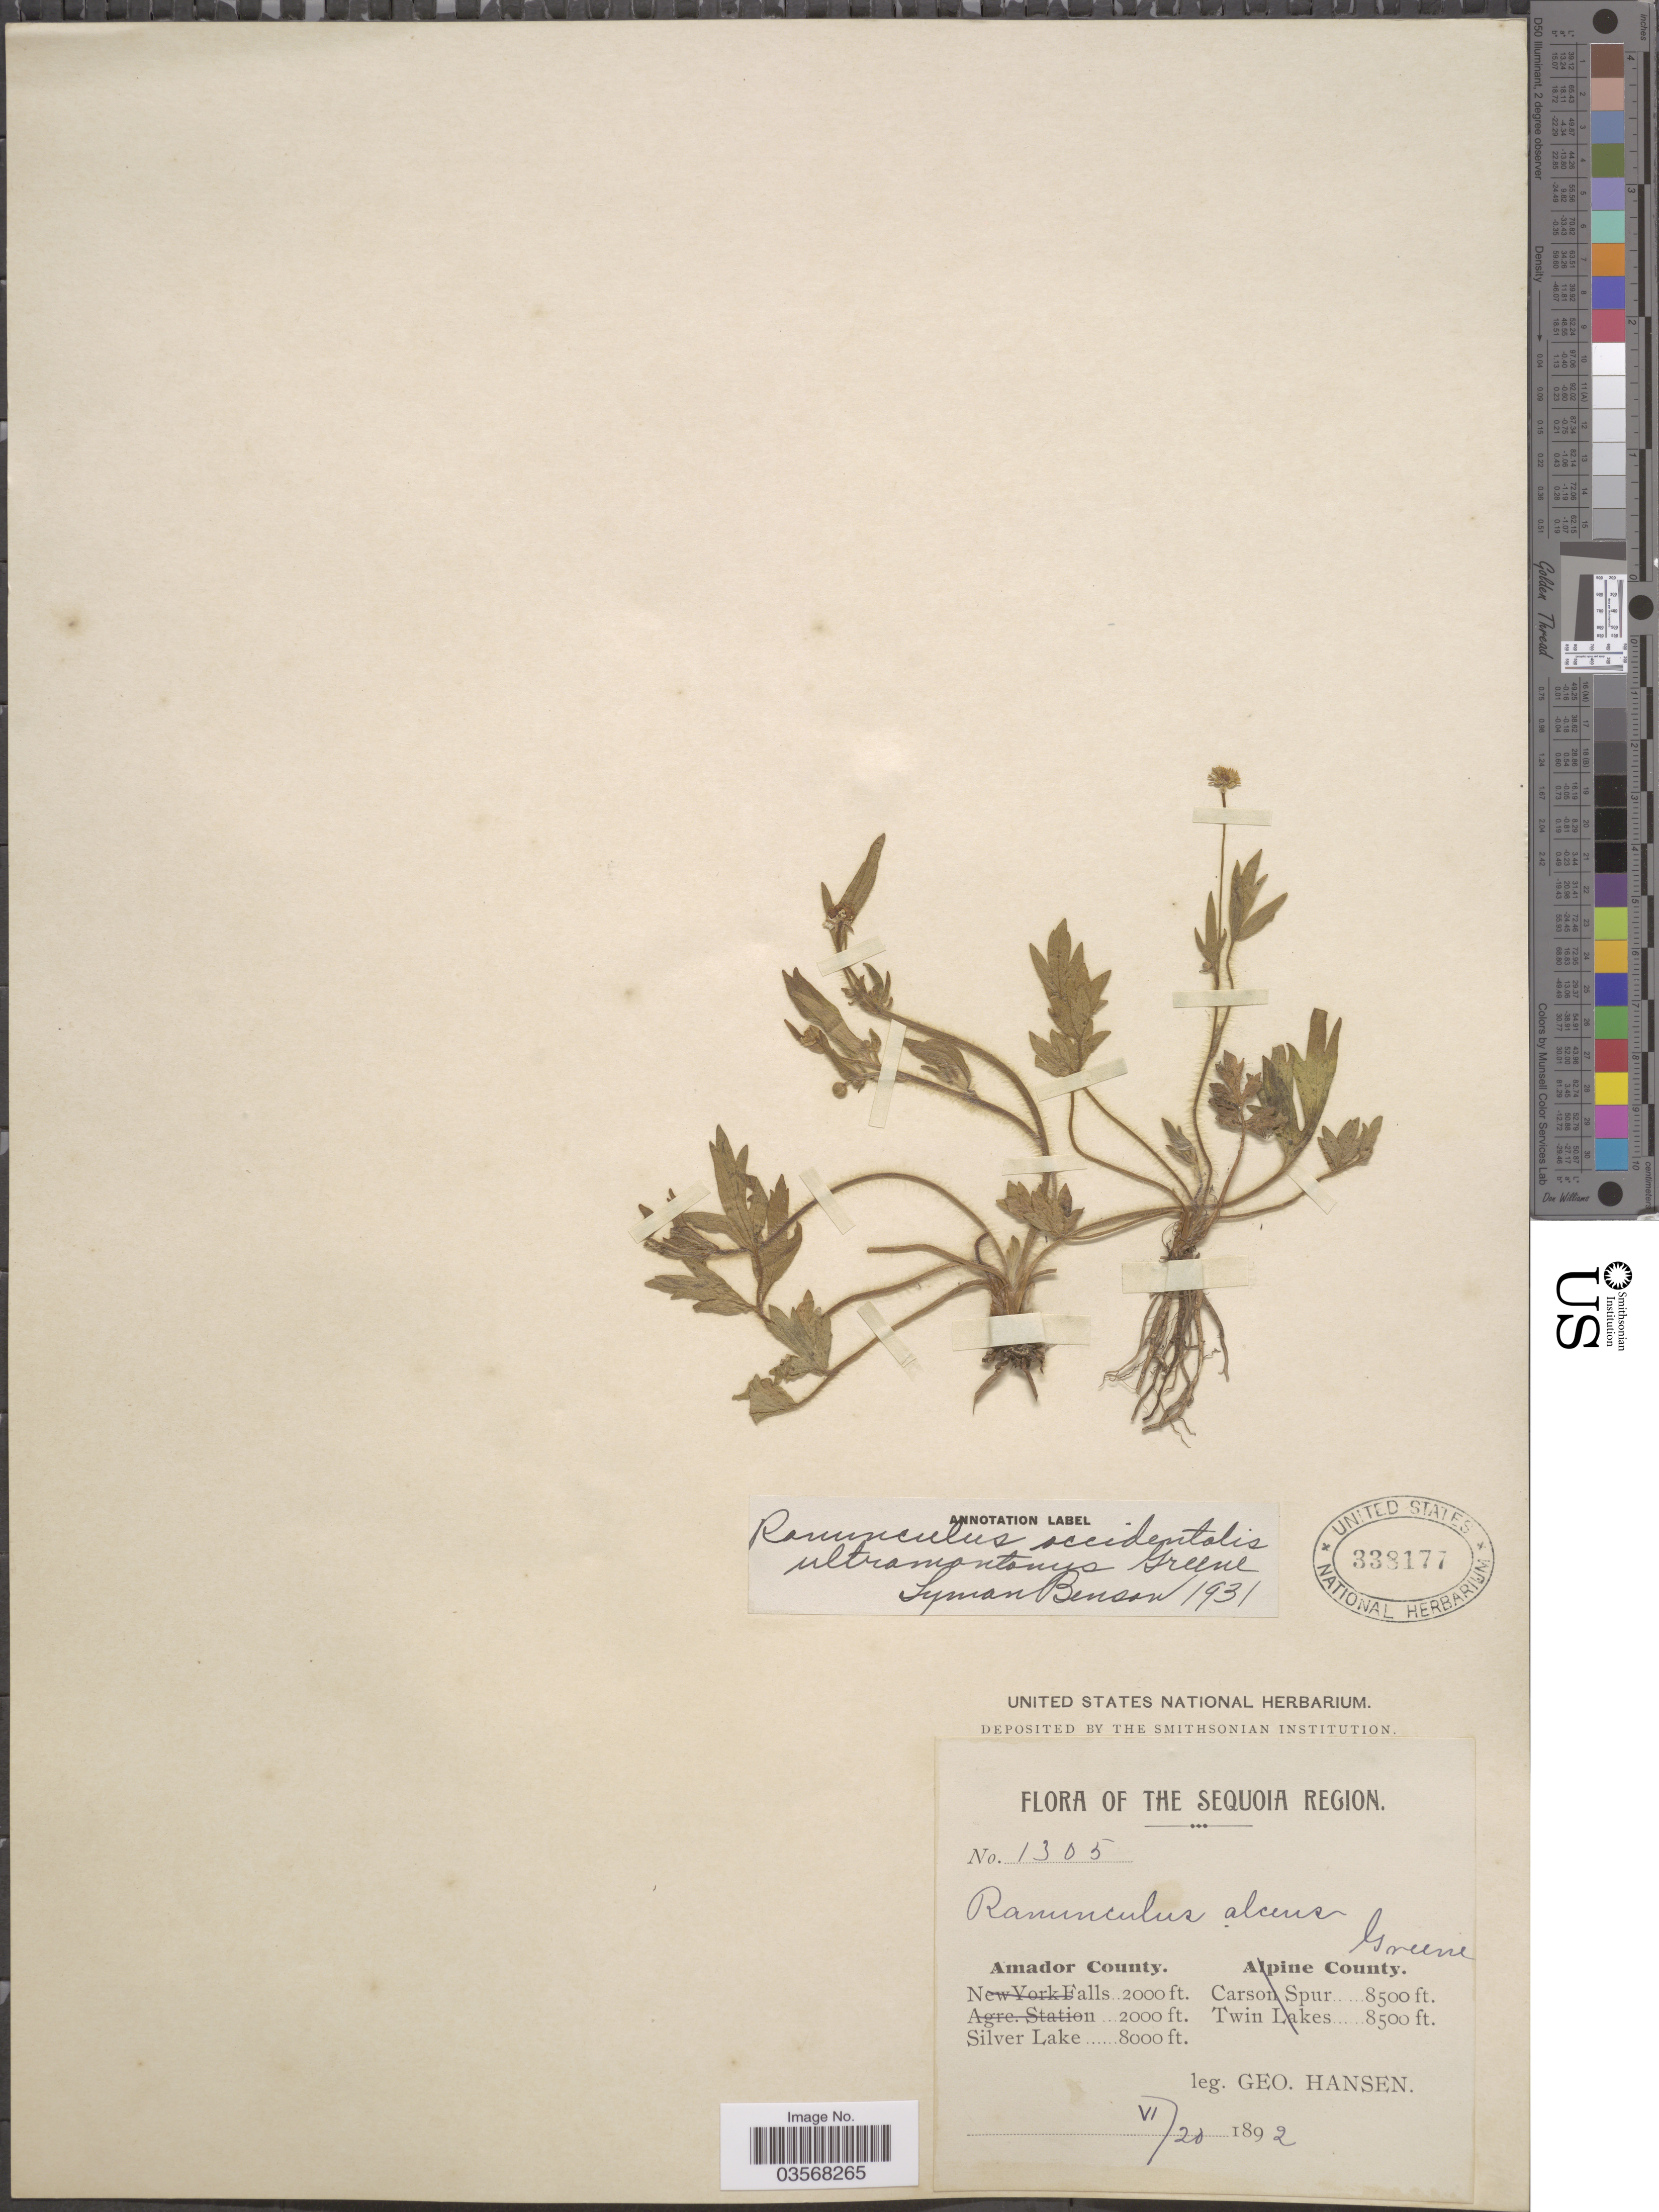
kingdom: Plantae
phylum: Tracheophyta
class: Magnoliopsida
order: Ranunculales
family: Ranunculaceae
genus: Ranunculus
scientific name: Ranunculus occidentalis var. ultramontanus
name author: Nutt.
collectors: G. Hansen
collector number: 1305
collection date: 1892-06-20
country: United States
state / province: California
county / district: Amador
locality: The Sequoia Region. Amador County. Silver Lake.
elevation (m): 2438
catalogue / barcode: US 338177